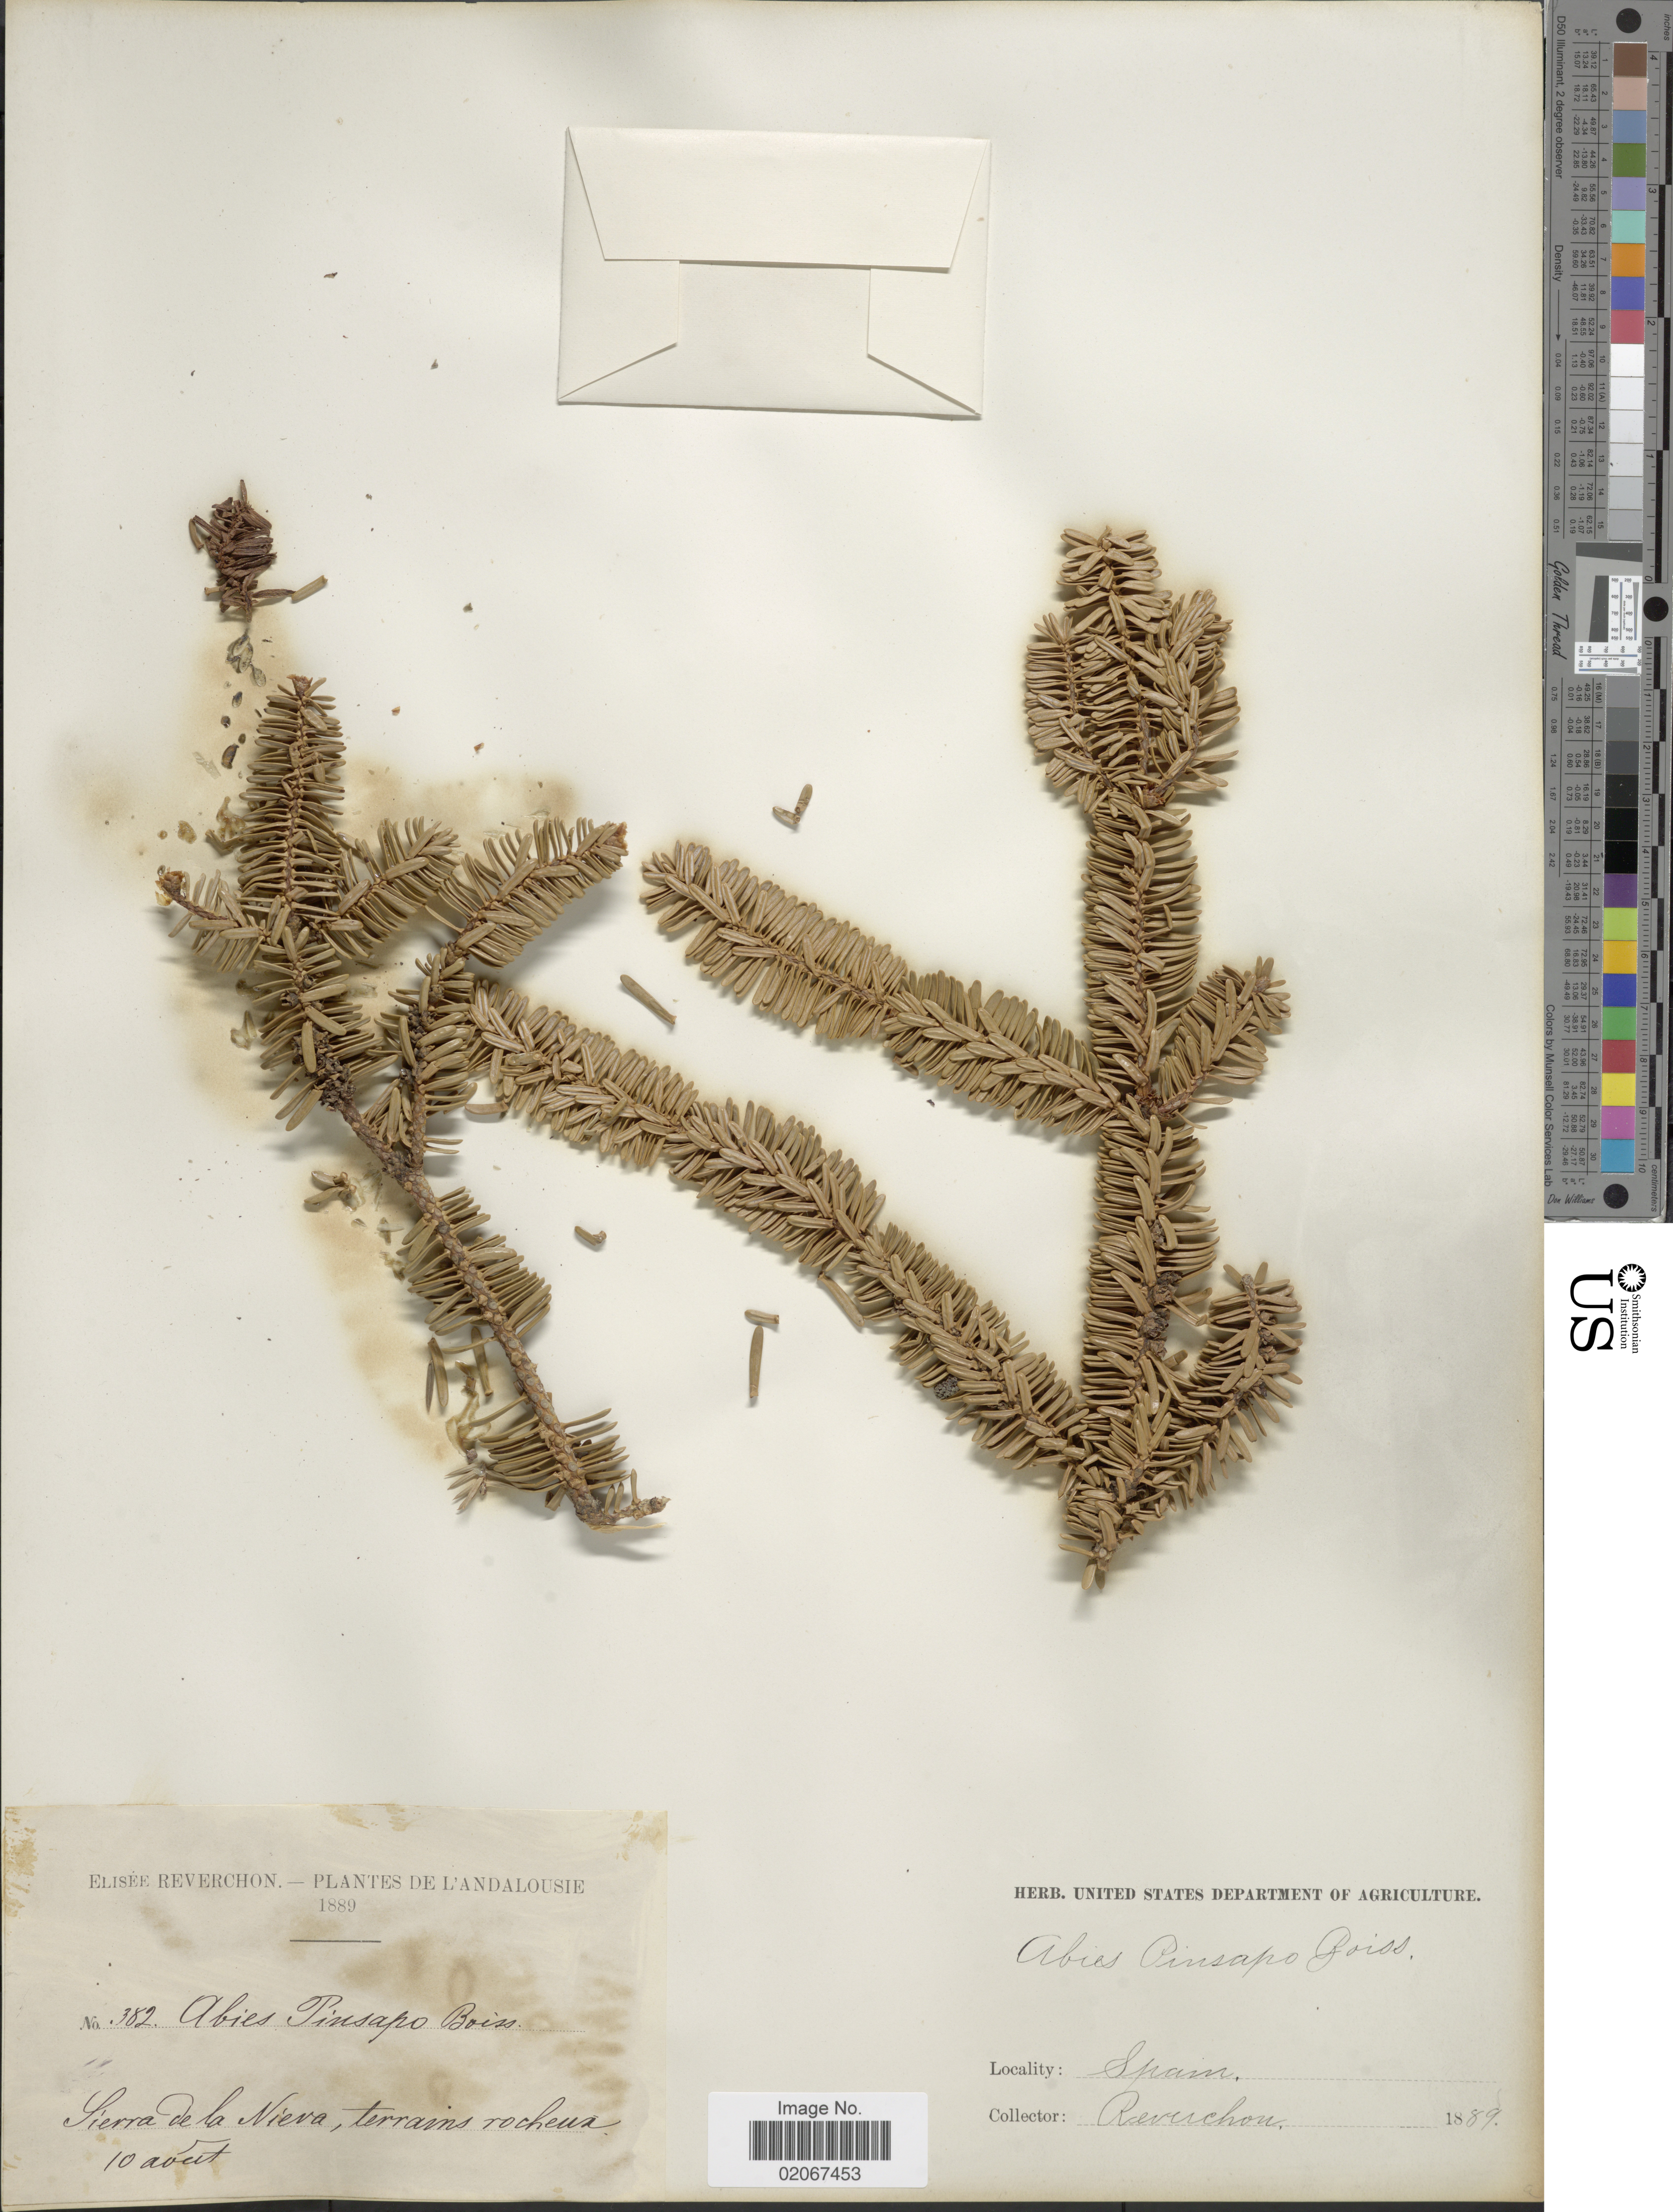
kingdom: Plantae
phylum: Tracheophyta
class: Pinopsida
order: Pinales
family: Pinaceae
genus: Abies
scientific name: Abies pinsapo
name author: Boiss.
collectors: -. Reverchon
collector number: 382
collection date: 1889-08-10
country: Spain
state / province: Andalucía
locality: L'Andalousie. Sierra de la Nieva, terrains rocheux